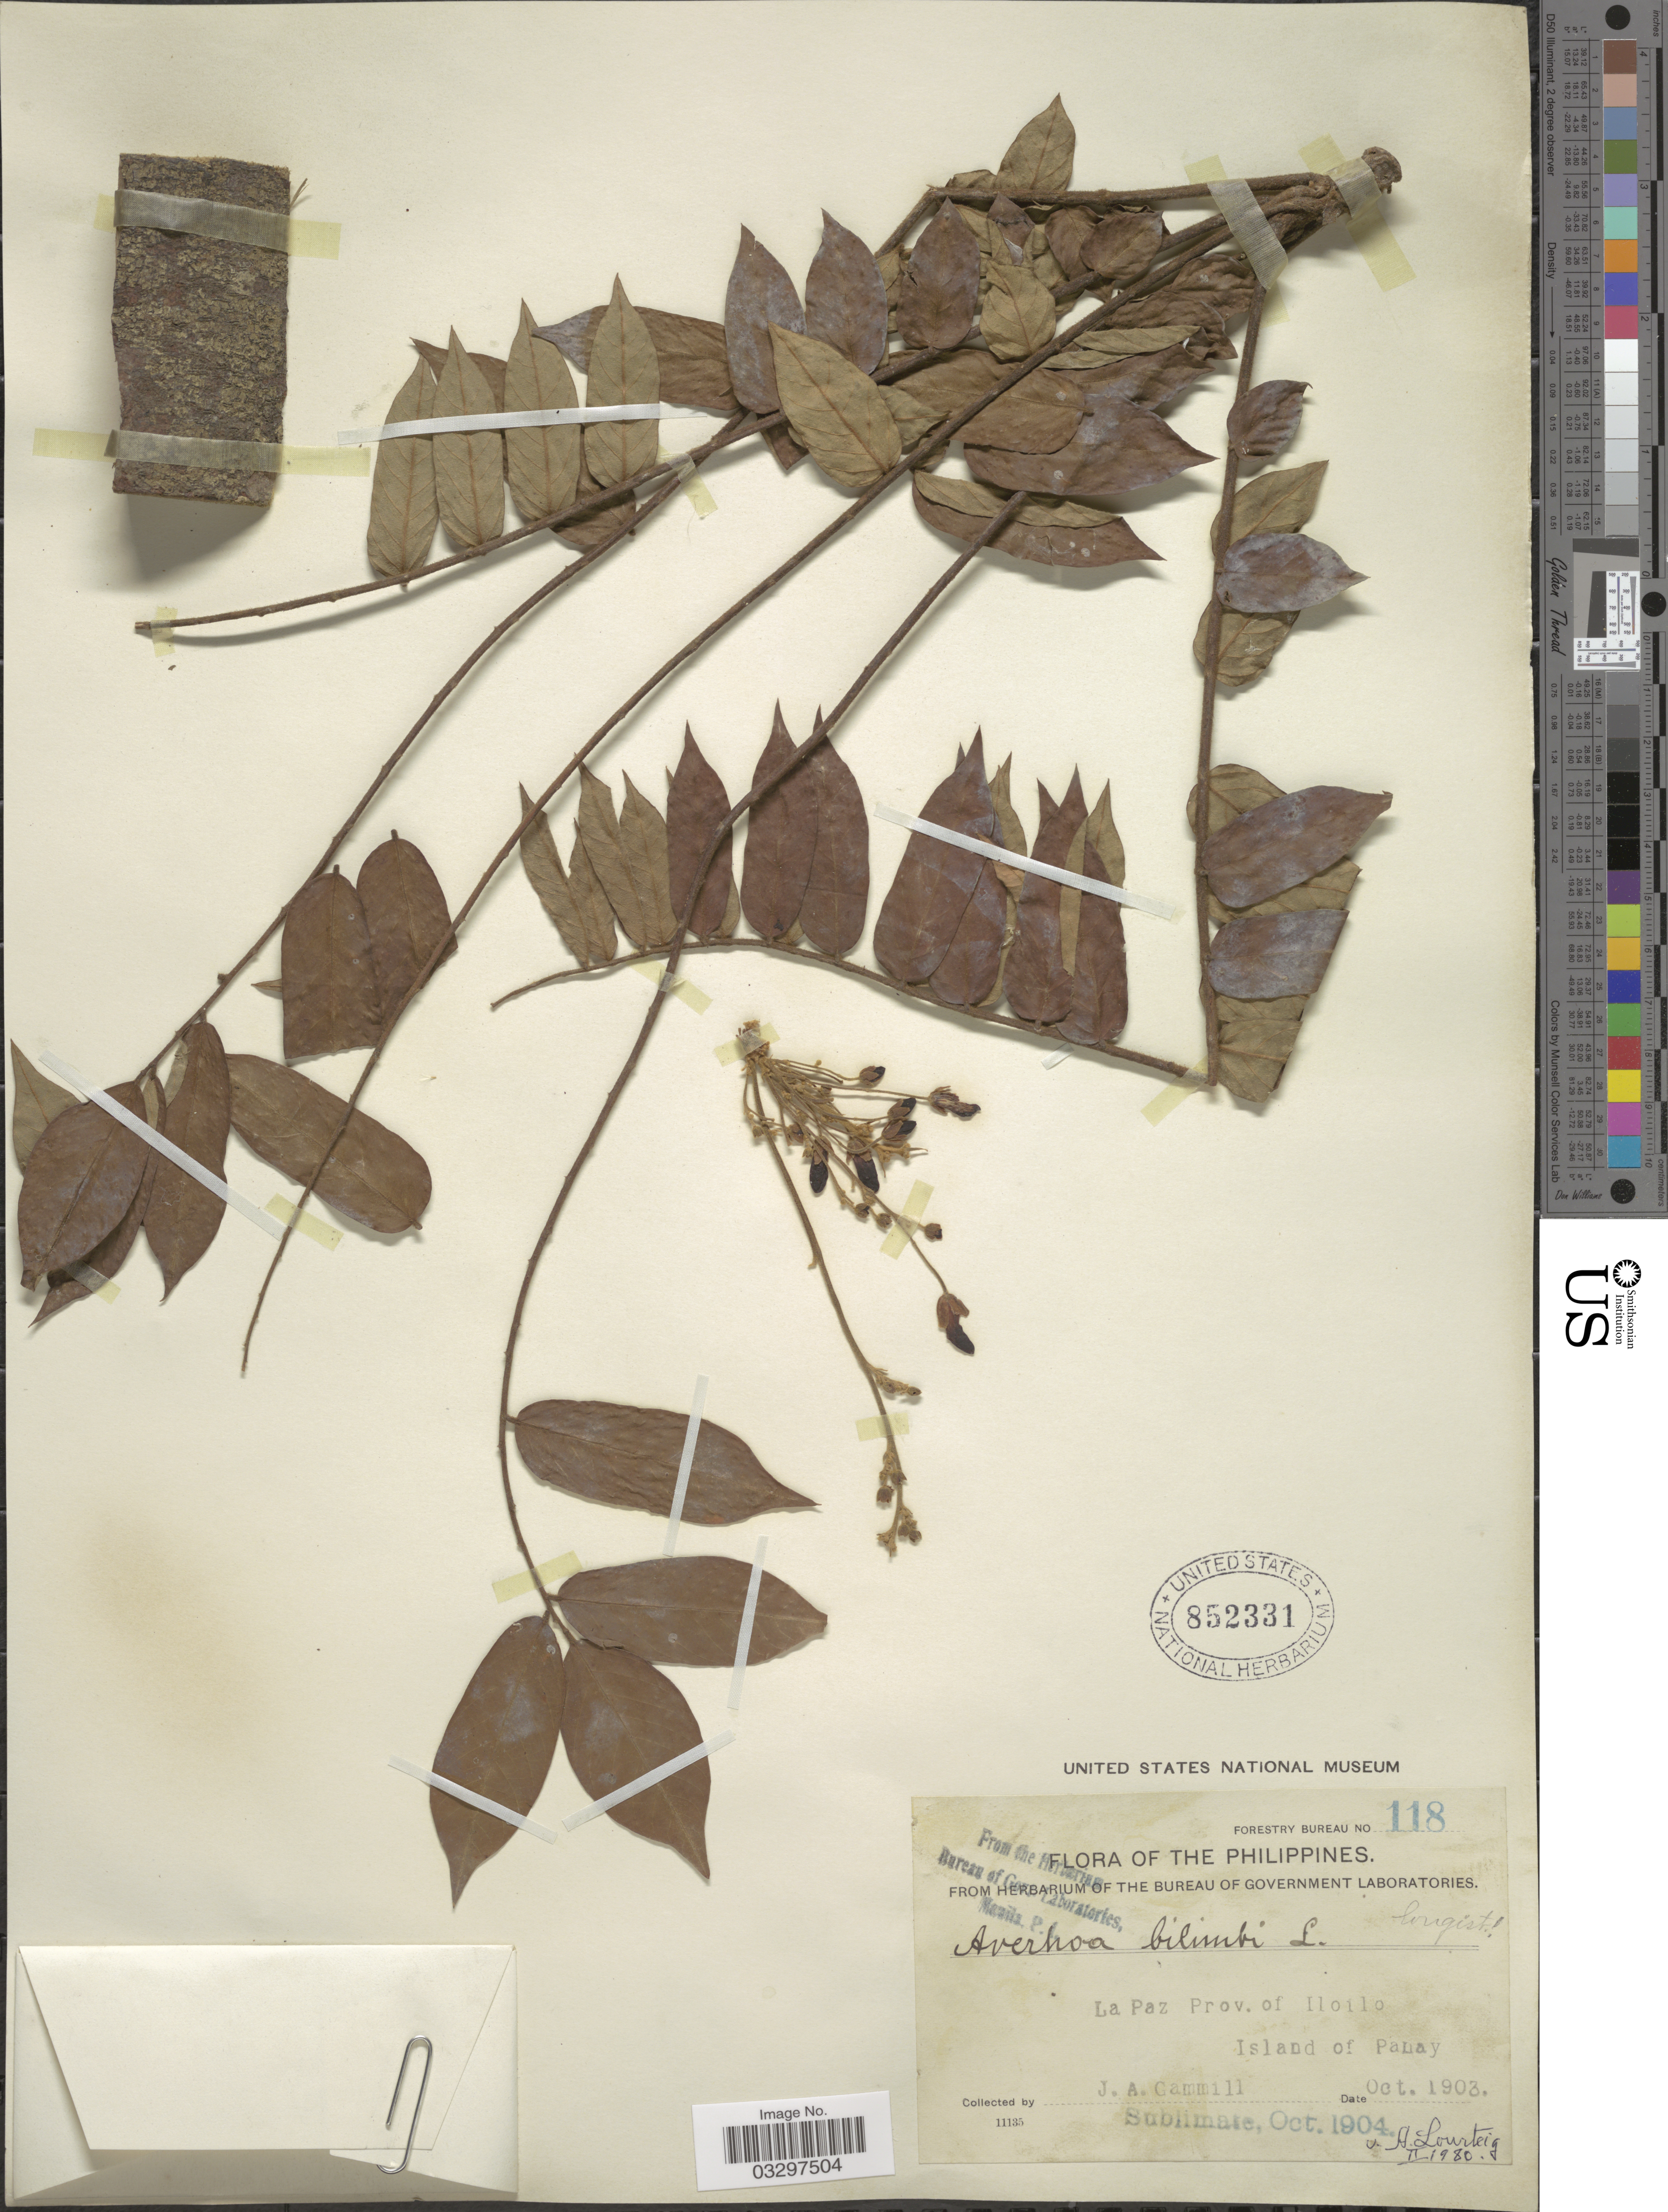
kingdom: Plantae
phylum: Tracheophyta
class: Magnoliopsida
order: Oxalidales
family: Oxalidaceae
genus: Averrhoa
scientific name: Averrhoa bilimbi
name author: L.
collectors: J. Gammill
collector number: Forestry Bureau 118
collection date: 1903-10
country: Philippines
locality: La Paz Prov. of Iloilo, Island of Panay.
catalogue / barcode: US 852331